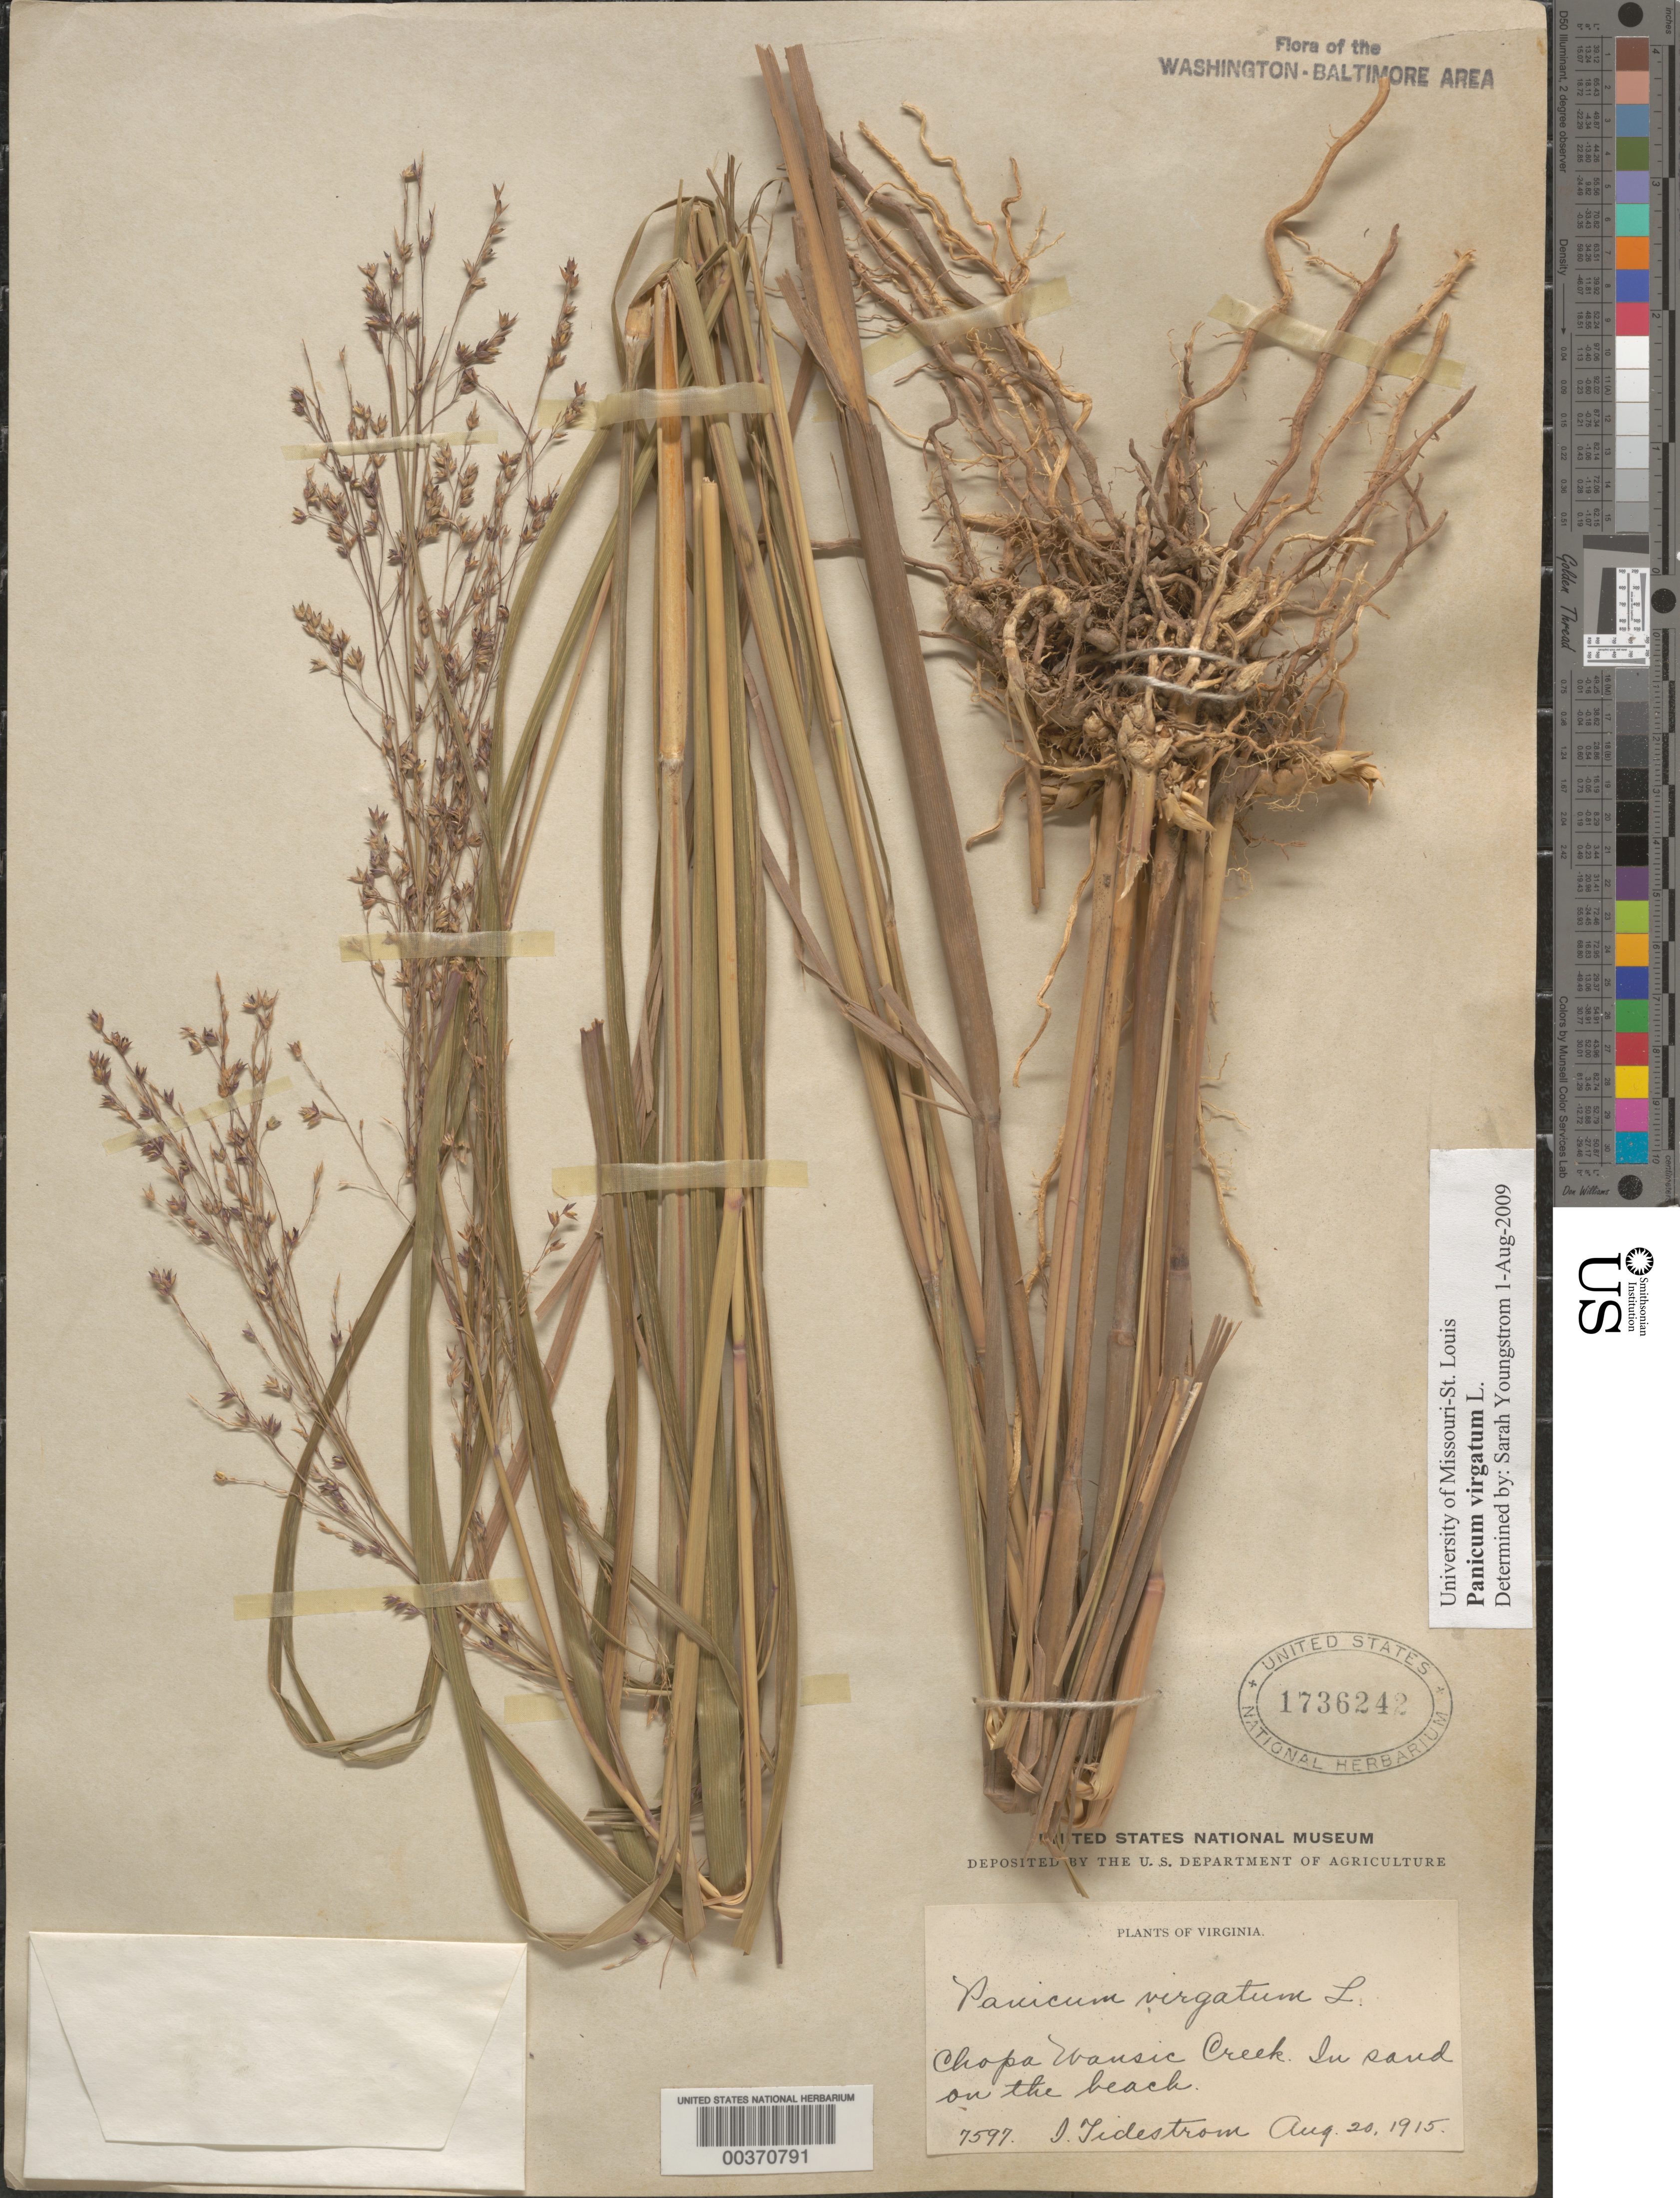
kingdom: Plantae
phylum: Tracheophyta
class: Liliopsida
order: Poales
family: Poaceae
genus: Panicum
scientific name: Panicum virgatum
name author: L.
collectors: I. F. Tidestrom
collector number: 7597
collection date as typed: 20 Aug 1915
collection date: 1915-08-20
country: United States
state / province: Virginia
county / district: Prince William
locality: Chopawansic Creek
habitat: Sand on the beach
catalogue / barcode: US 1736242